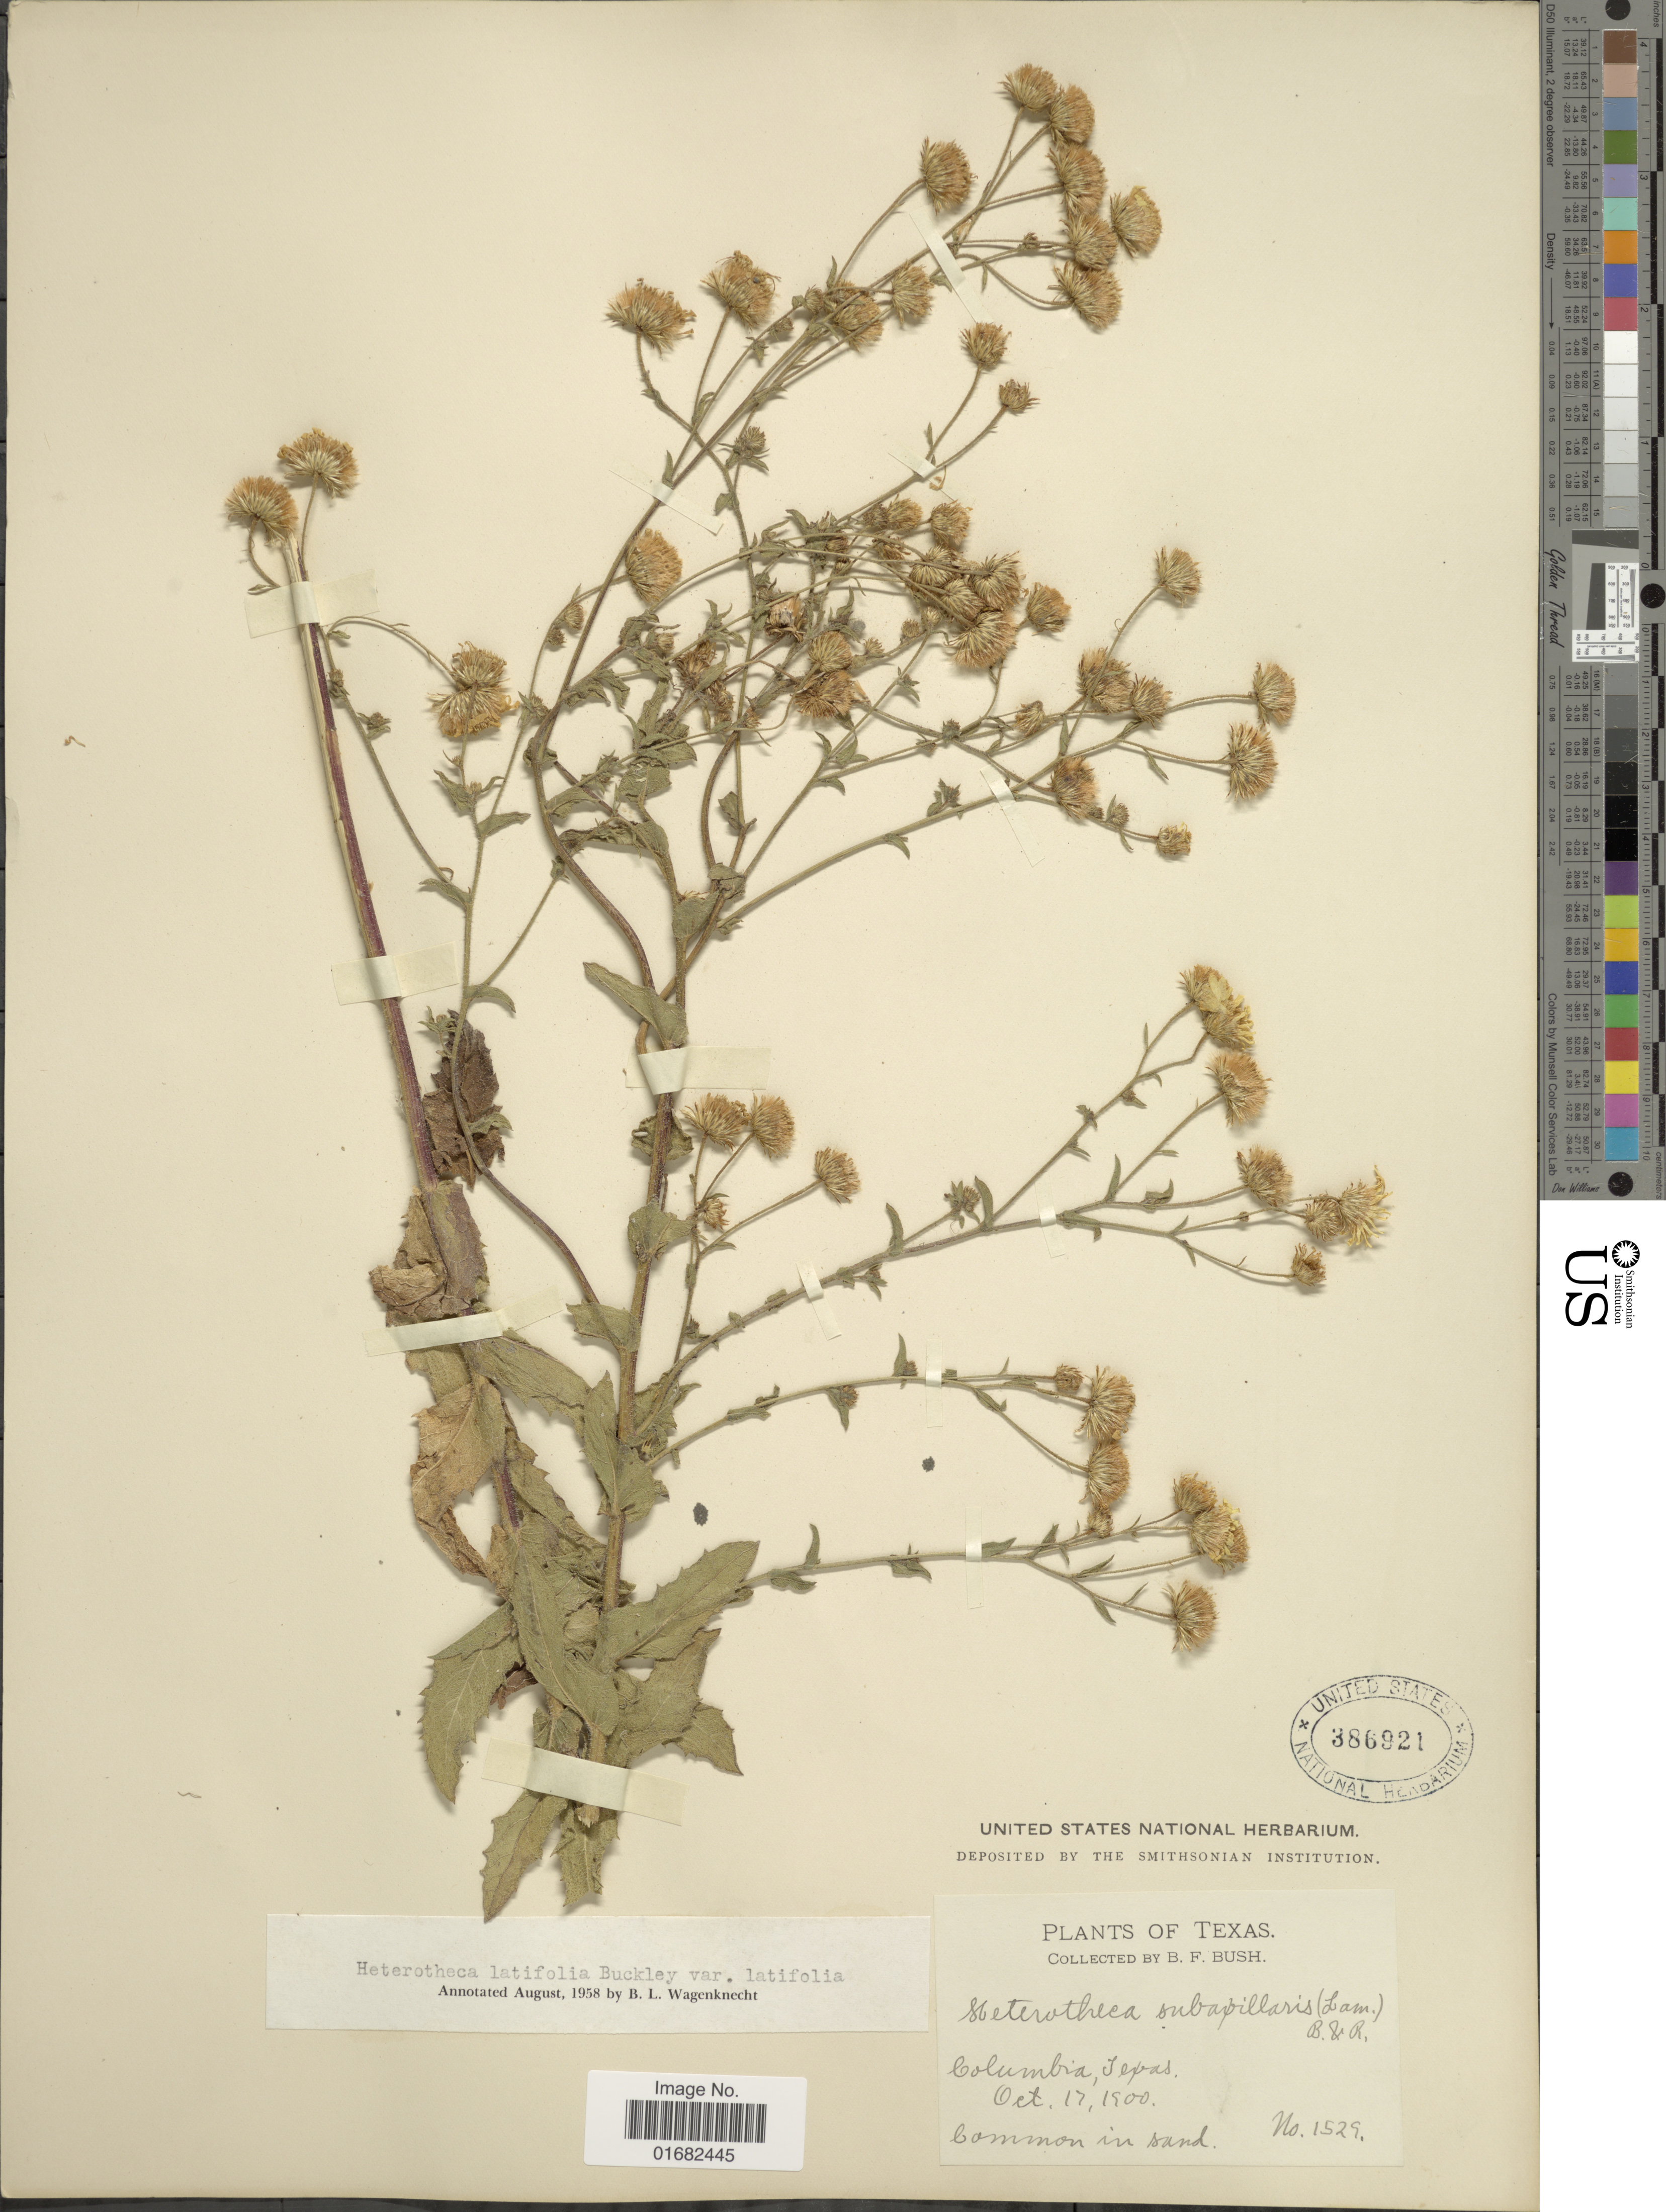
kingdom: Plantae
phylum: Tracheophyta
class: Magnoliopsida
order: Asterales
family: Asteraceae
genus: Heterotheca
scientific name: Heterotheca latifolia var. latifolia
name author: Buckley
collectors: B. F. Bush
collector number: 1529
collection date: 1900-10-17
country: United States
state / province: Texas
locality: Columbia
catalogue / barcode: US 386921